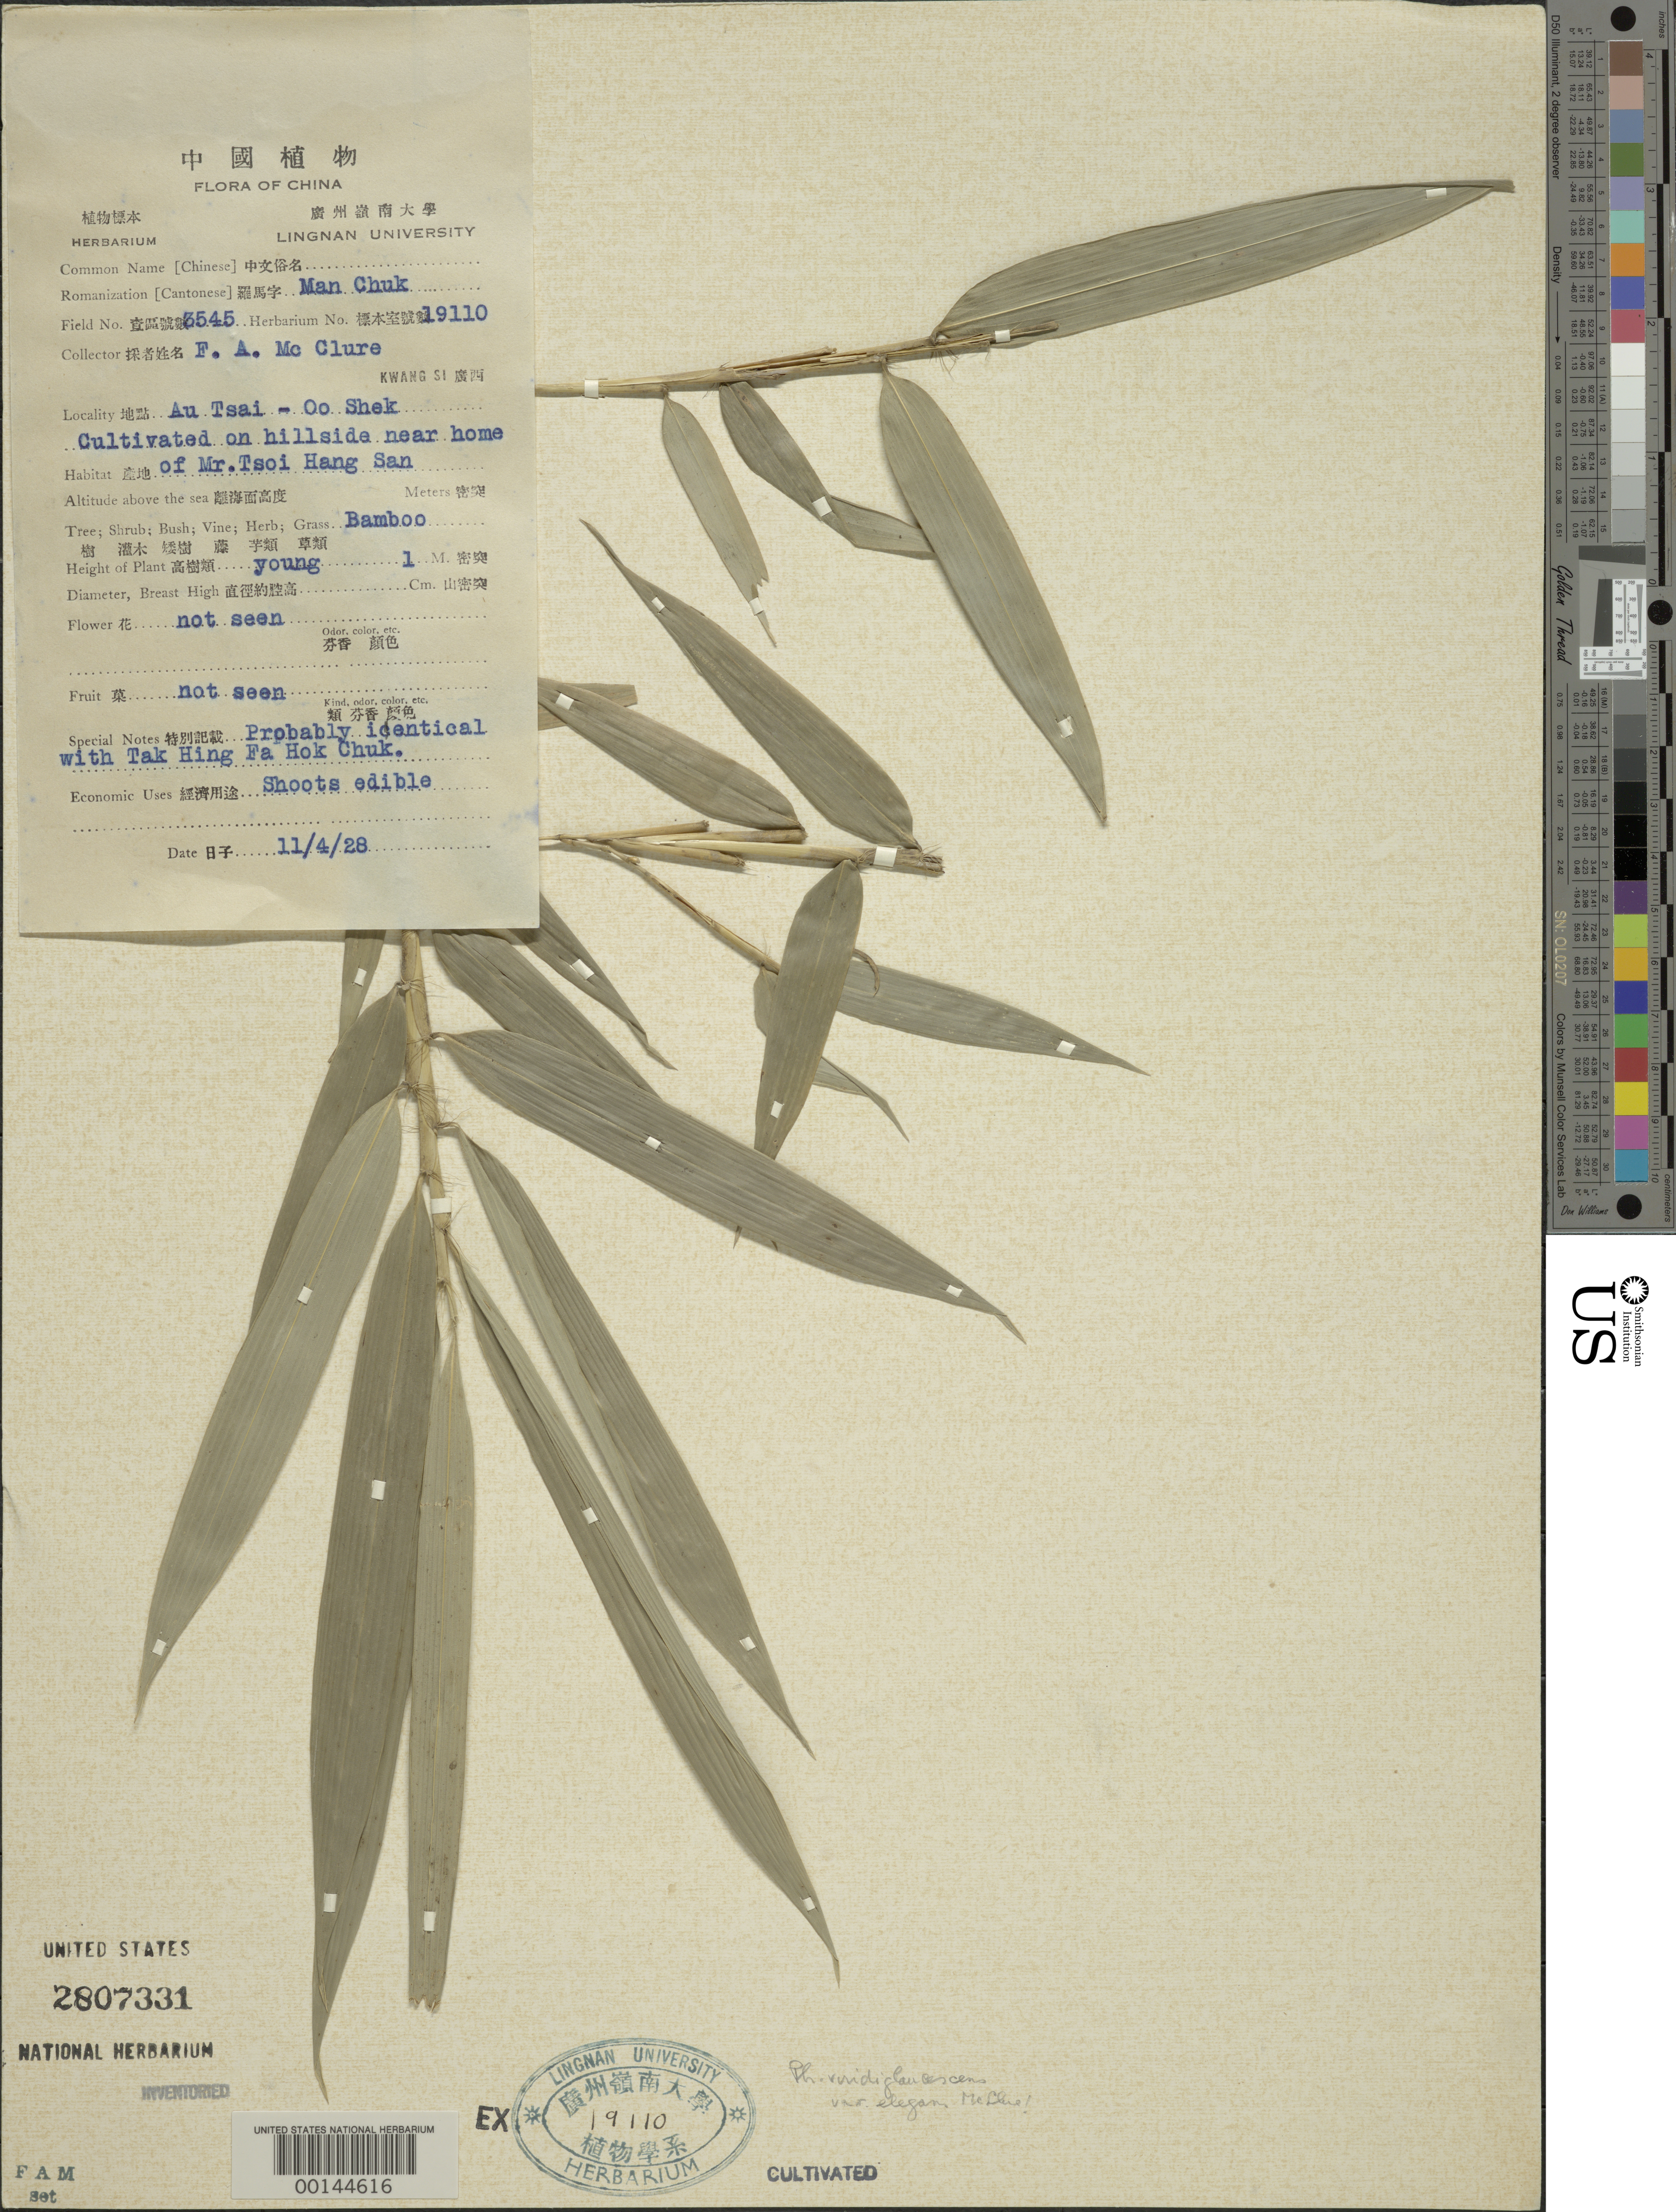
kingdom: Plantae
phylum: Tracheophyta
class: Liliopsida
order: Poales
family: Poaceae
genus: Phyllostachys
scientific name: Phyllostachys viridiglaucescens var. elegans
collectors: F. A. McClure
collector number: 3545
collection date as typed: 04 Nov 1928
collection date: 1928-11-04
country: China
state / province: Guangxi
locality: Au-tsoi, oo shek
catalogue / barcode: US 2807331